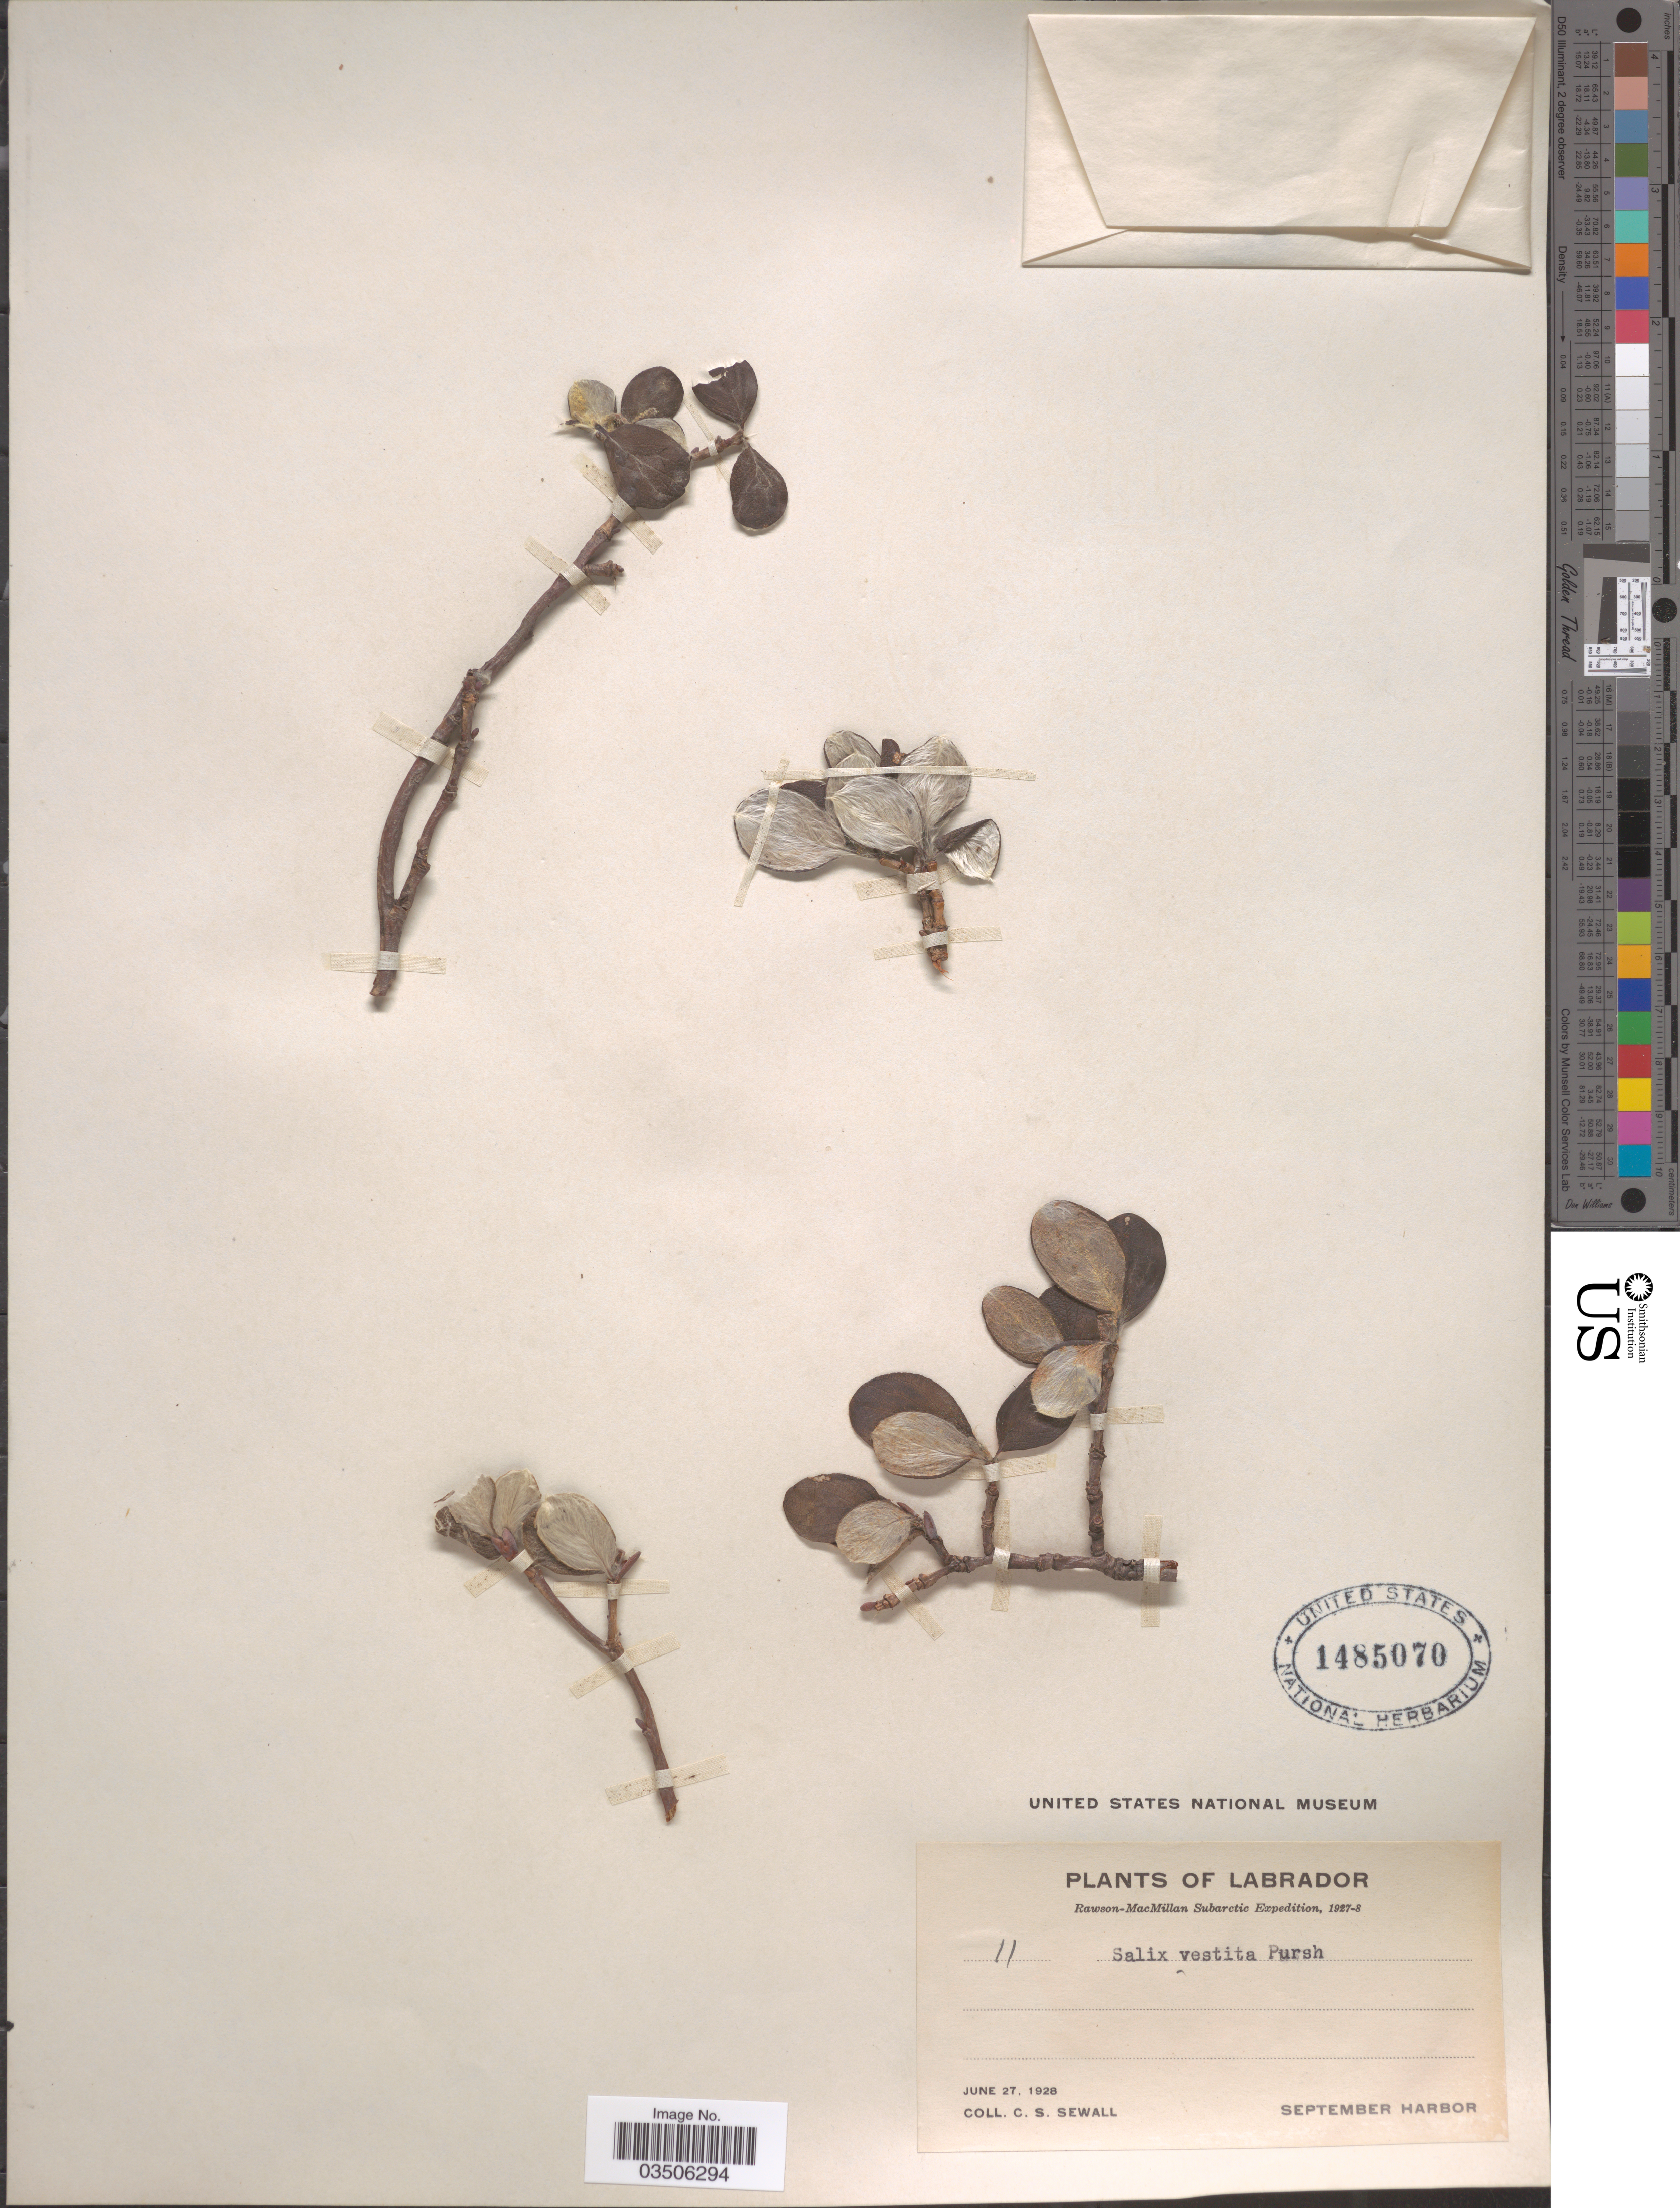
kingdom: Plantae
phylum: Tracheophyta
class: Magnoliopsida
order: Malpighiales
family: Salicaceae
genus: Salix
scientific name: Salix vestita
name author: Pursh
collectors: C. Sewall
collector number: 11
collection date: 1928-06-27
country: Canada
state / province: Newfoundland and Labrador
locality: Labrador. September Harbor.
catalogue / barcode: US 1485070